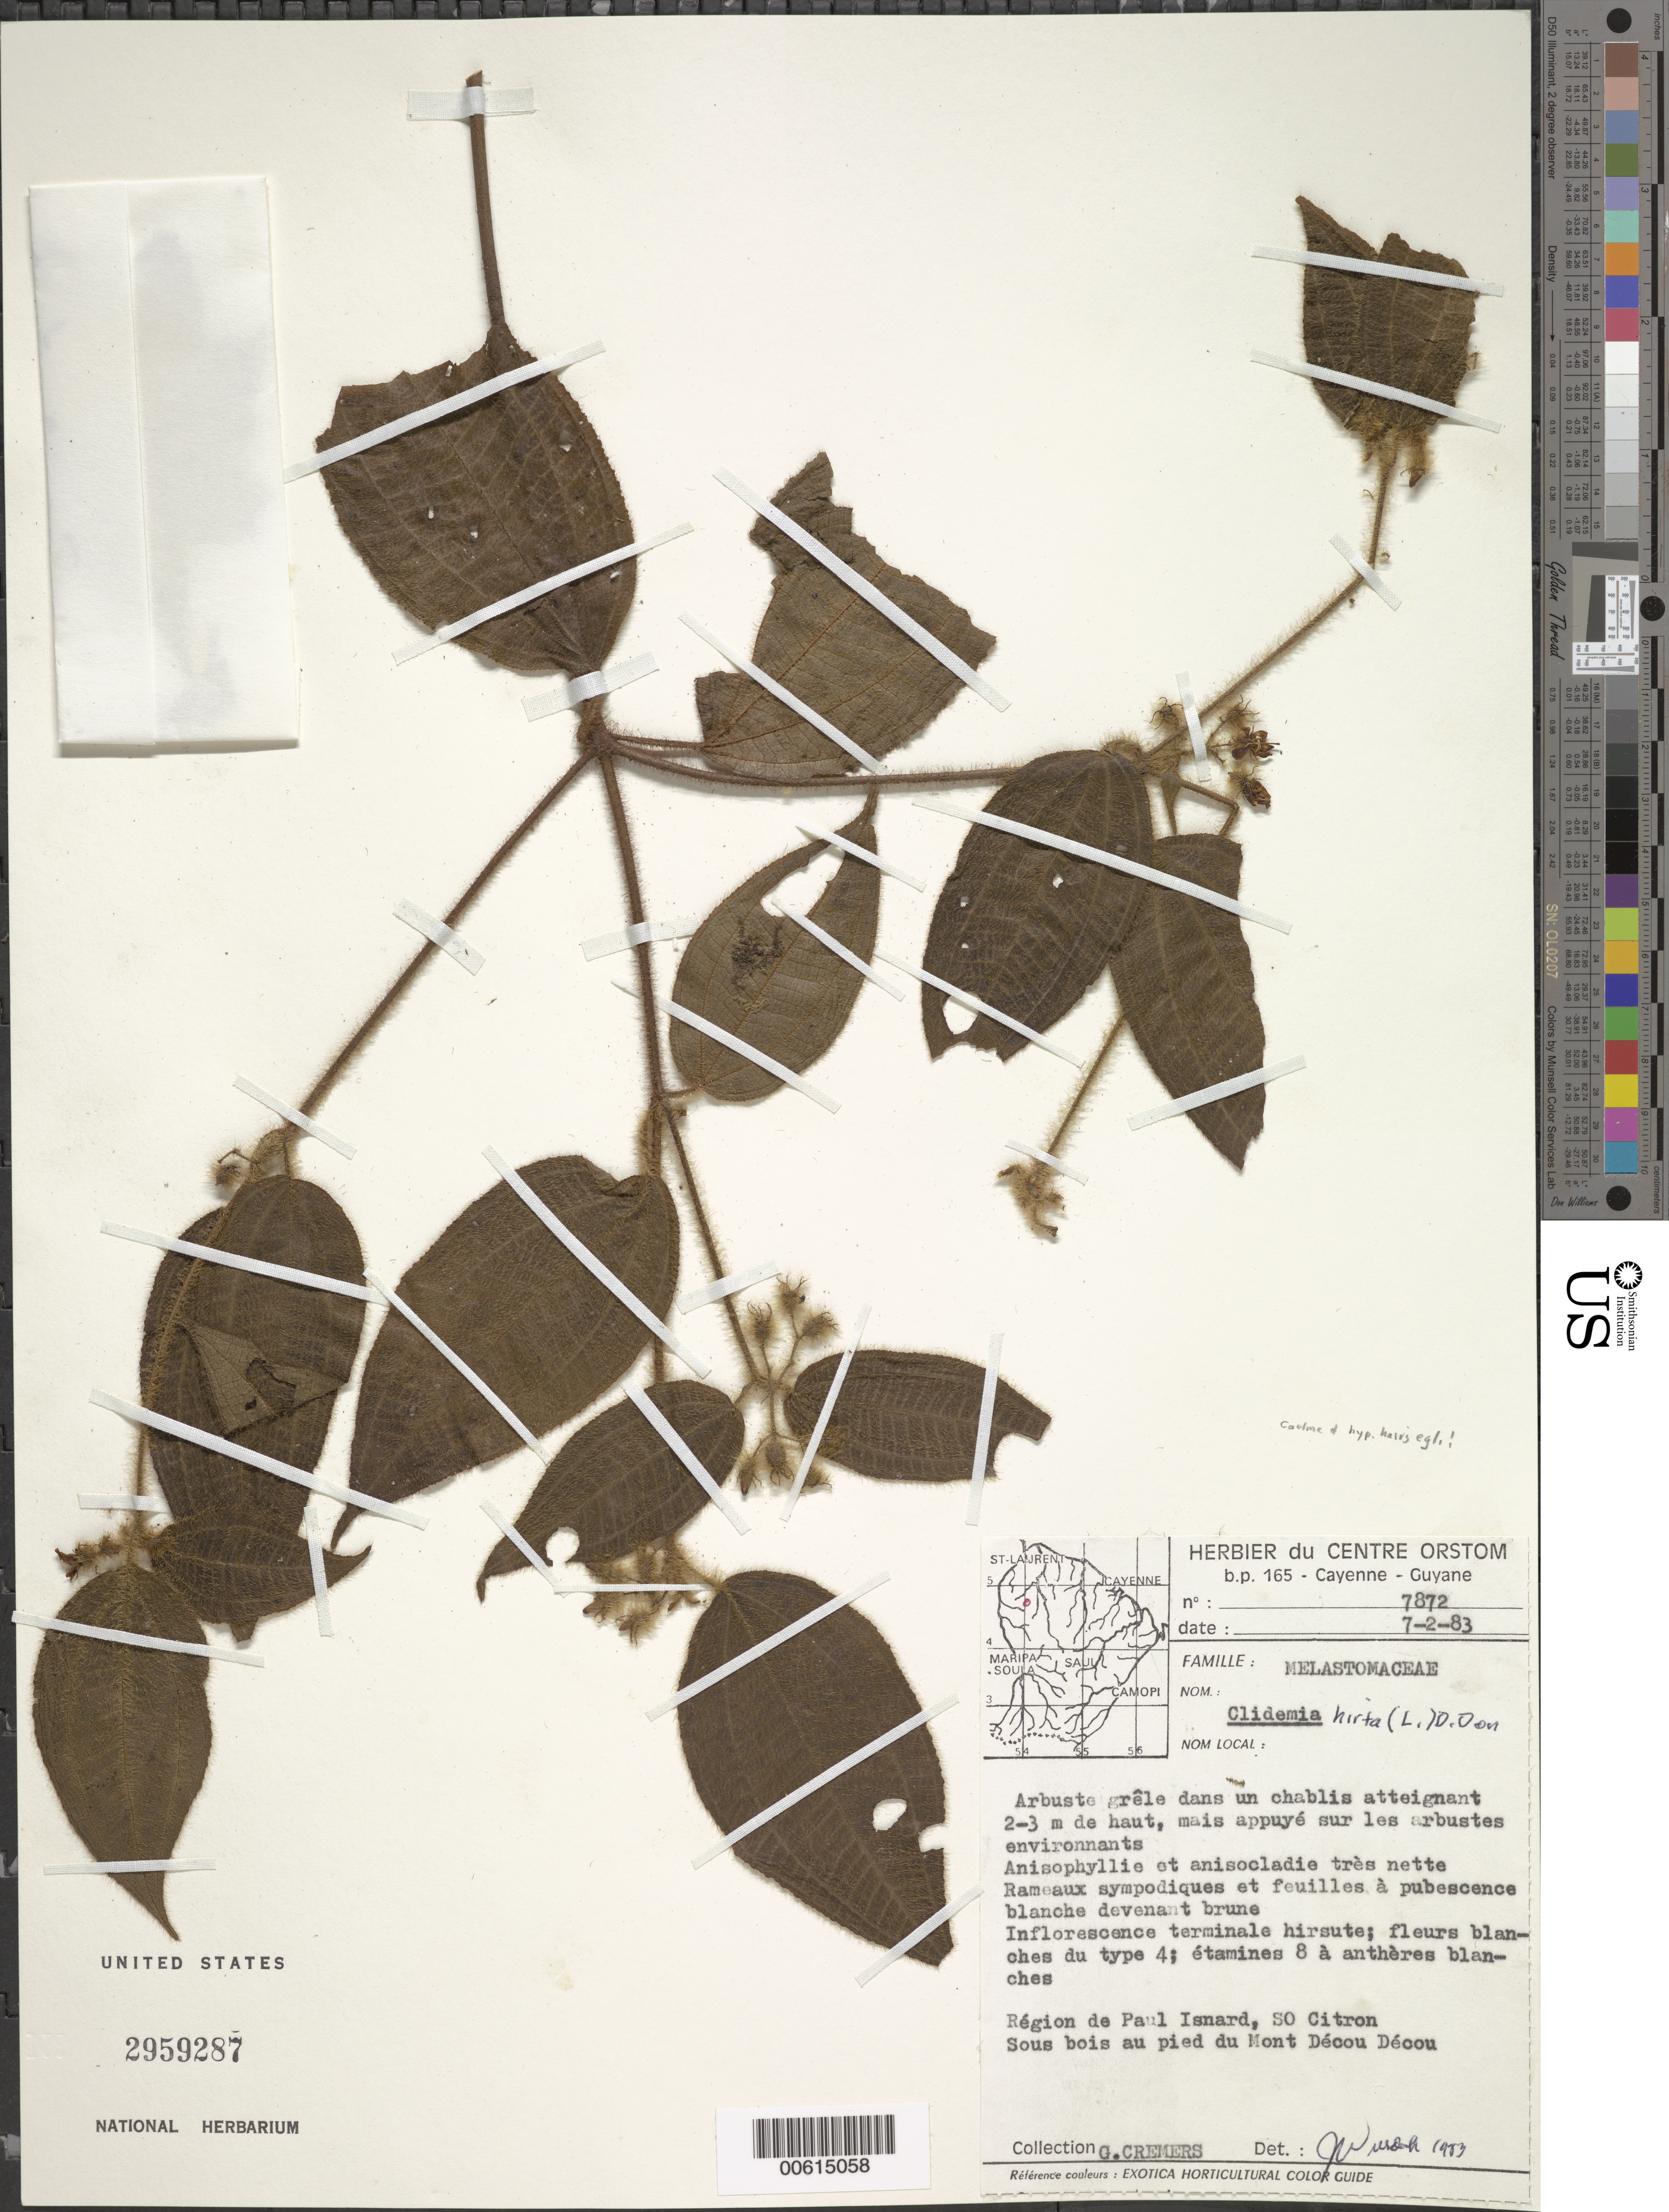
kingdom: Plantae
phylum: Tracheophyta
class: Magnoliopsida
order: Myrtales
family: Melastomataceae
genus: Clidemia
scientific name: Clidemia hirta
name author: (L.) D. Don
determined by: Wurdack, John J., (US), US (UNITED STATES)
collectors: G. Cremers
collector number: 7872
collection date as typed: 7-Feb-83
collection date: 1983-02-07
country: French Guiana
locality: Paul Isnard, vic., SO Citron au pied du Mont Décou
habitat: Mais appuye sur les arbustes environnants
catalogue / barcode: US 2959287